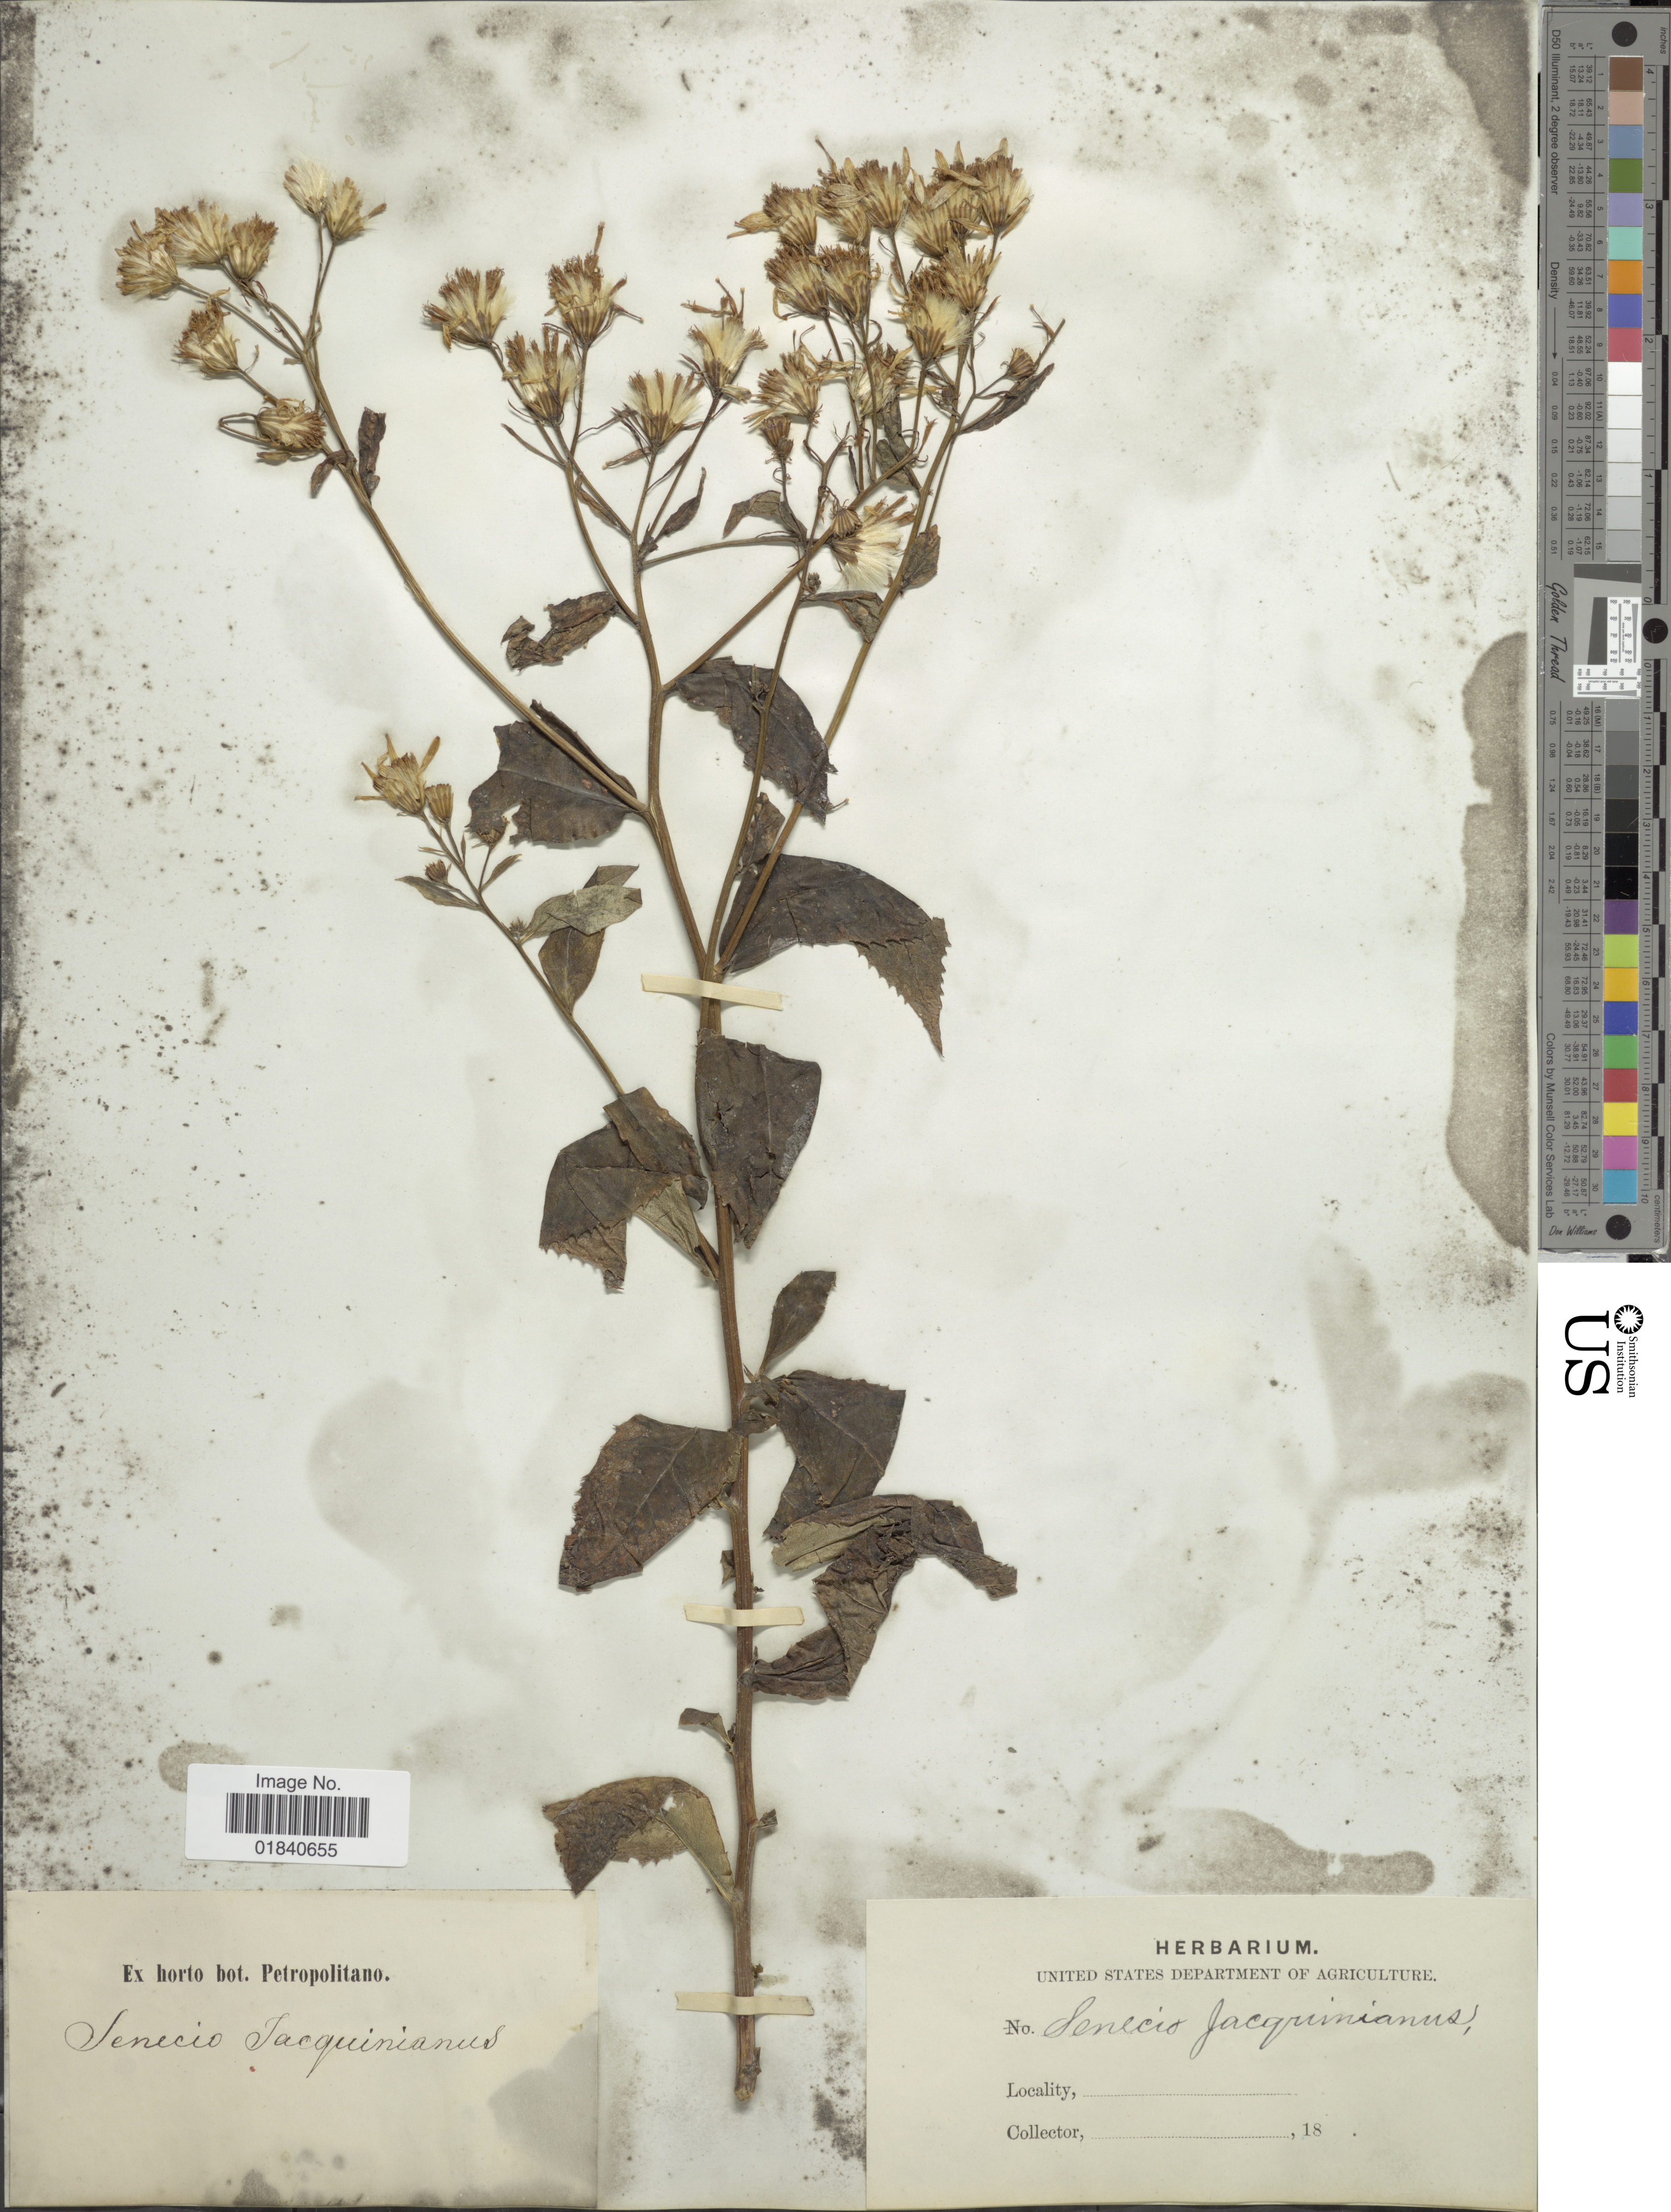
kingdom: Plantae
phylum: Tracheophyta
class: Magnoliopsida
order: Asterales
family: Asteraceae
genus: Senecio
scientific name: Senecio nemorensis subsp. jacquinianus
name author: (Rchb.) Čelak.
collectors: Facchini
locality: Ex horto bot. Petropolitano